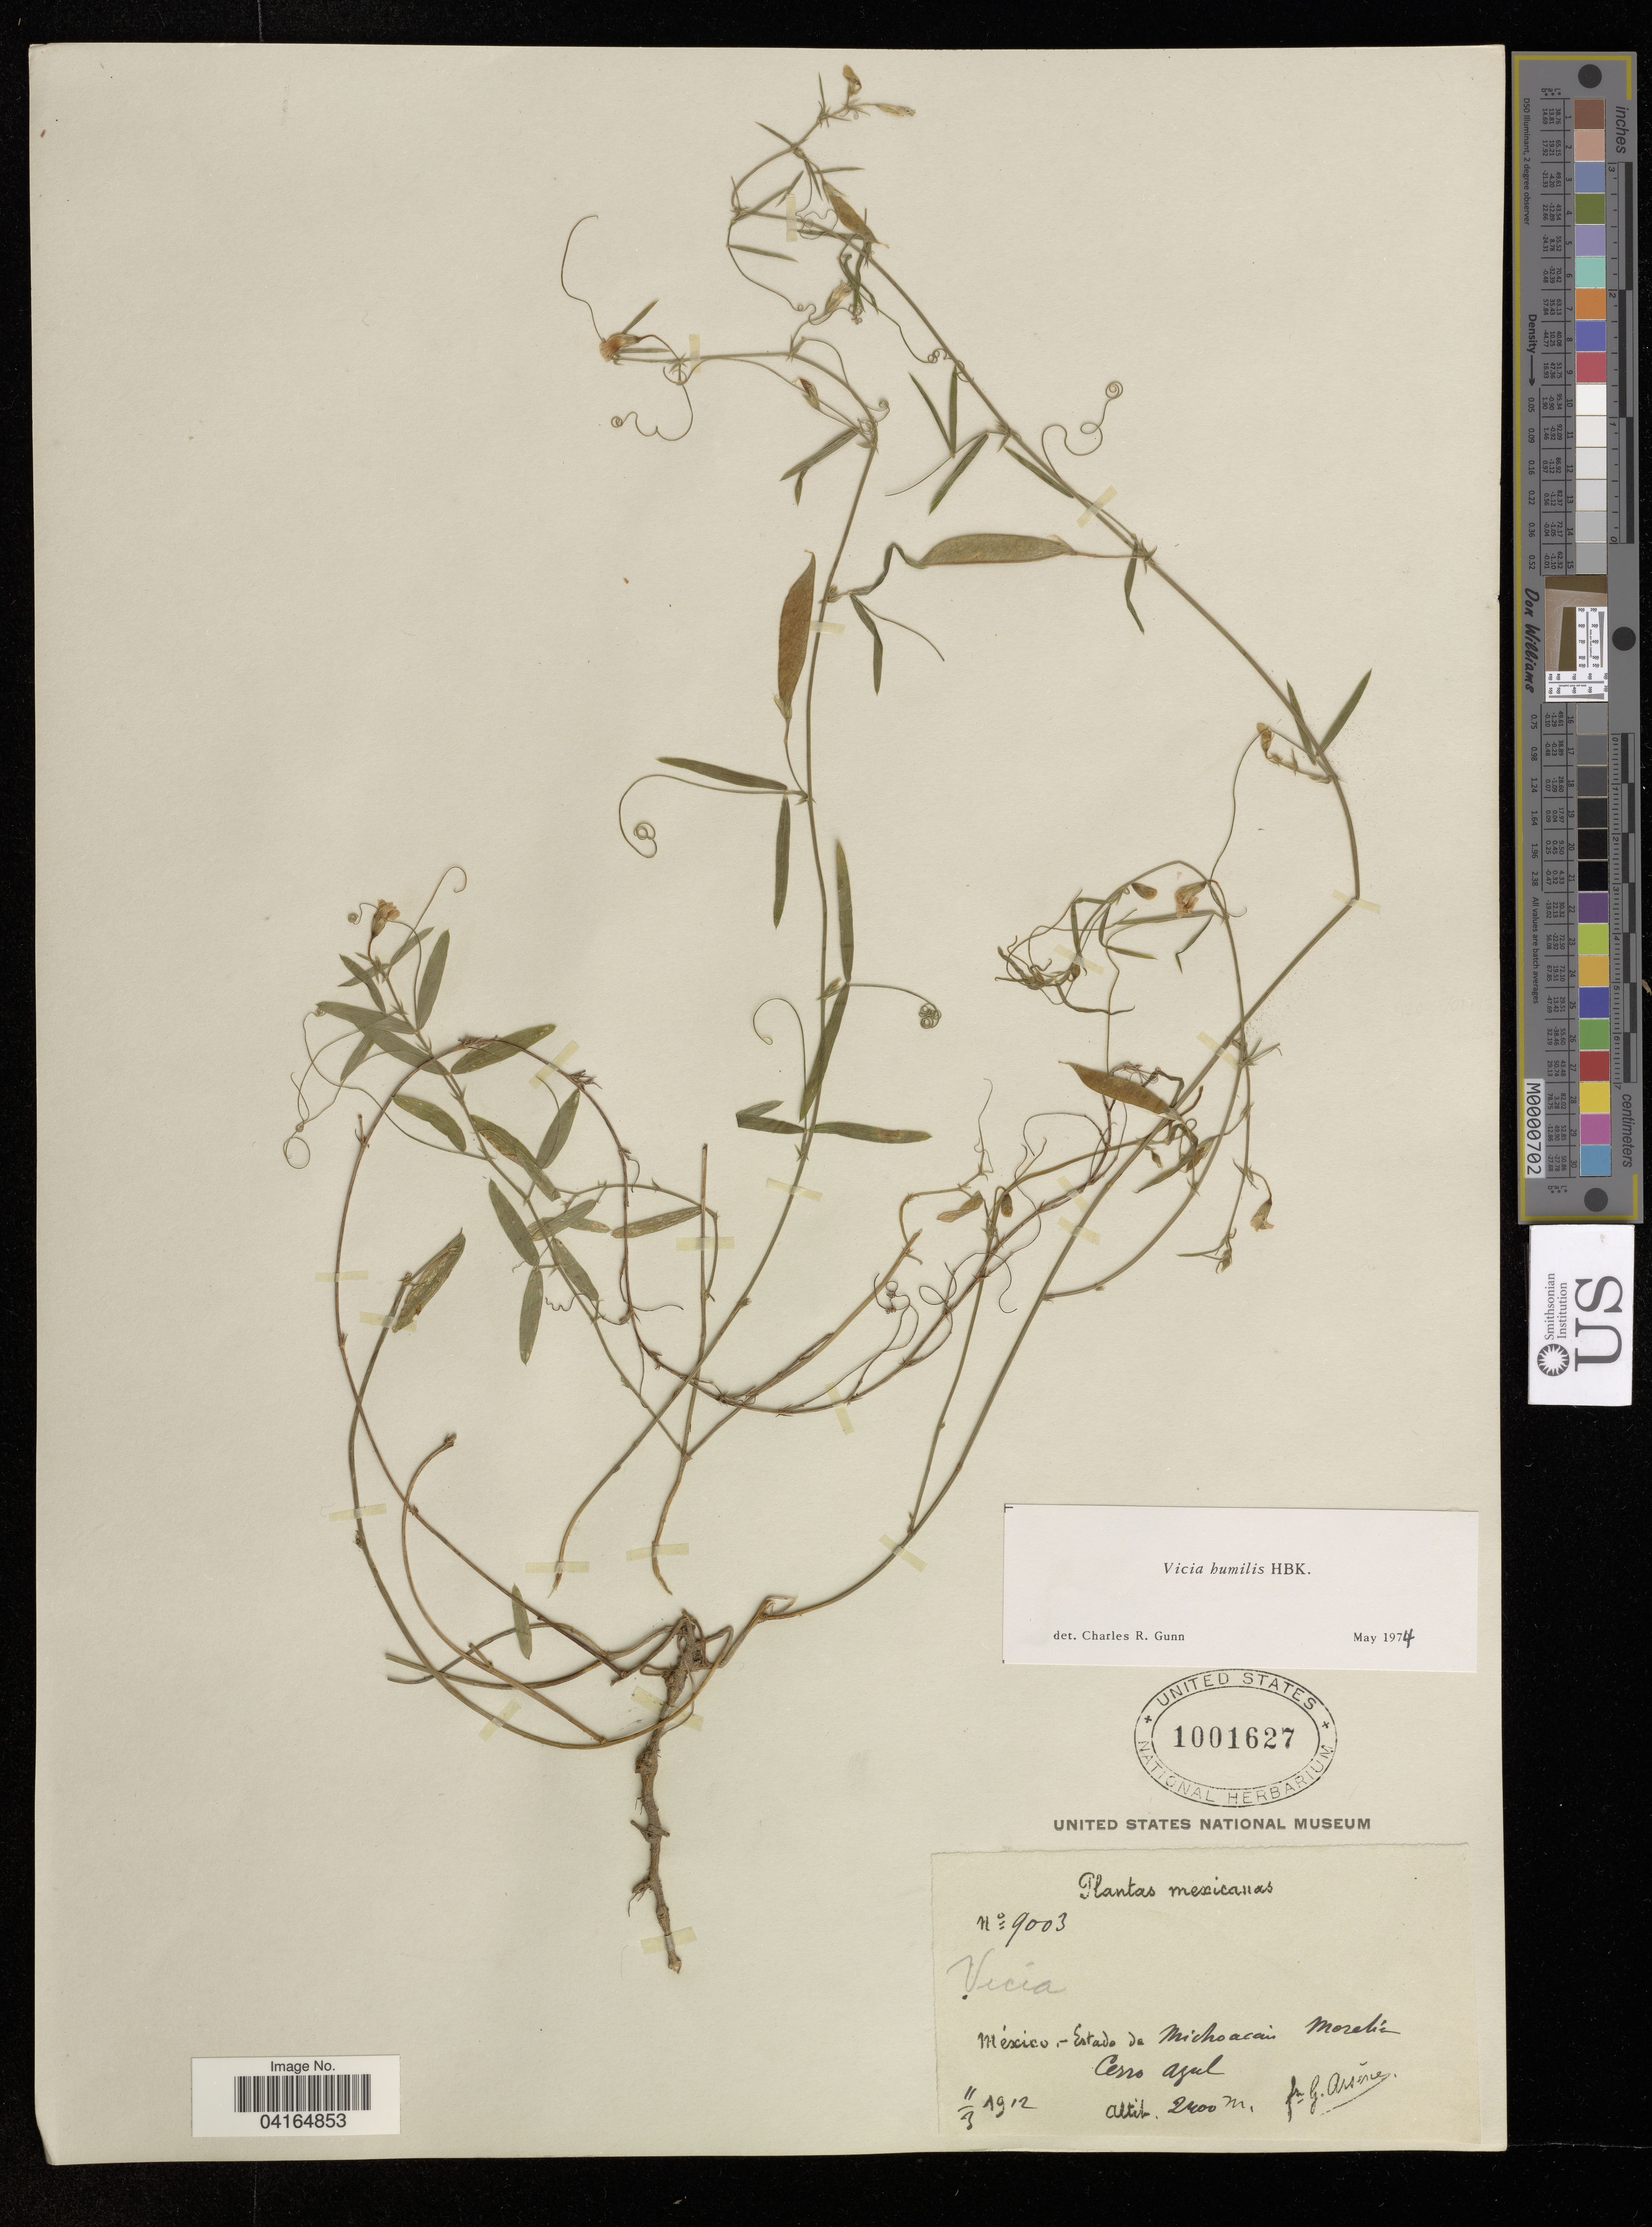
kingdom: Plantae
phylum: Tracheophyta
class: Magnoliopsida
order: Fabales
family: Fabaceae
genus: Vicia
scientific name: Vicia humilis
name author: Kunth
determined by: Hechenleitner, Paulina, RBG Edinburgh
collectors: Bro. G. Arsène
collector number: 9003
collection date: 1912-03-11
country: Mexico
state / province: Michoacán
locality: Morelia. Cerro Azul.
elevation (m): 2400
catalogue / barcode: US 1001627